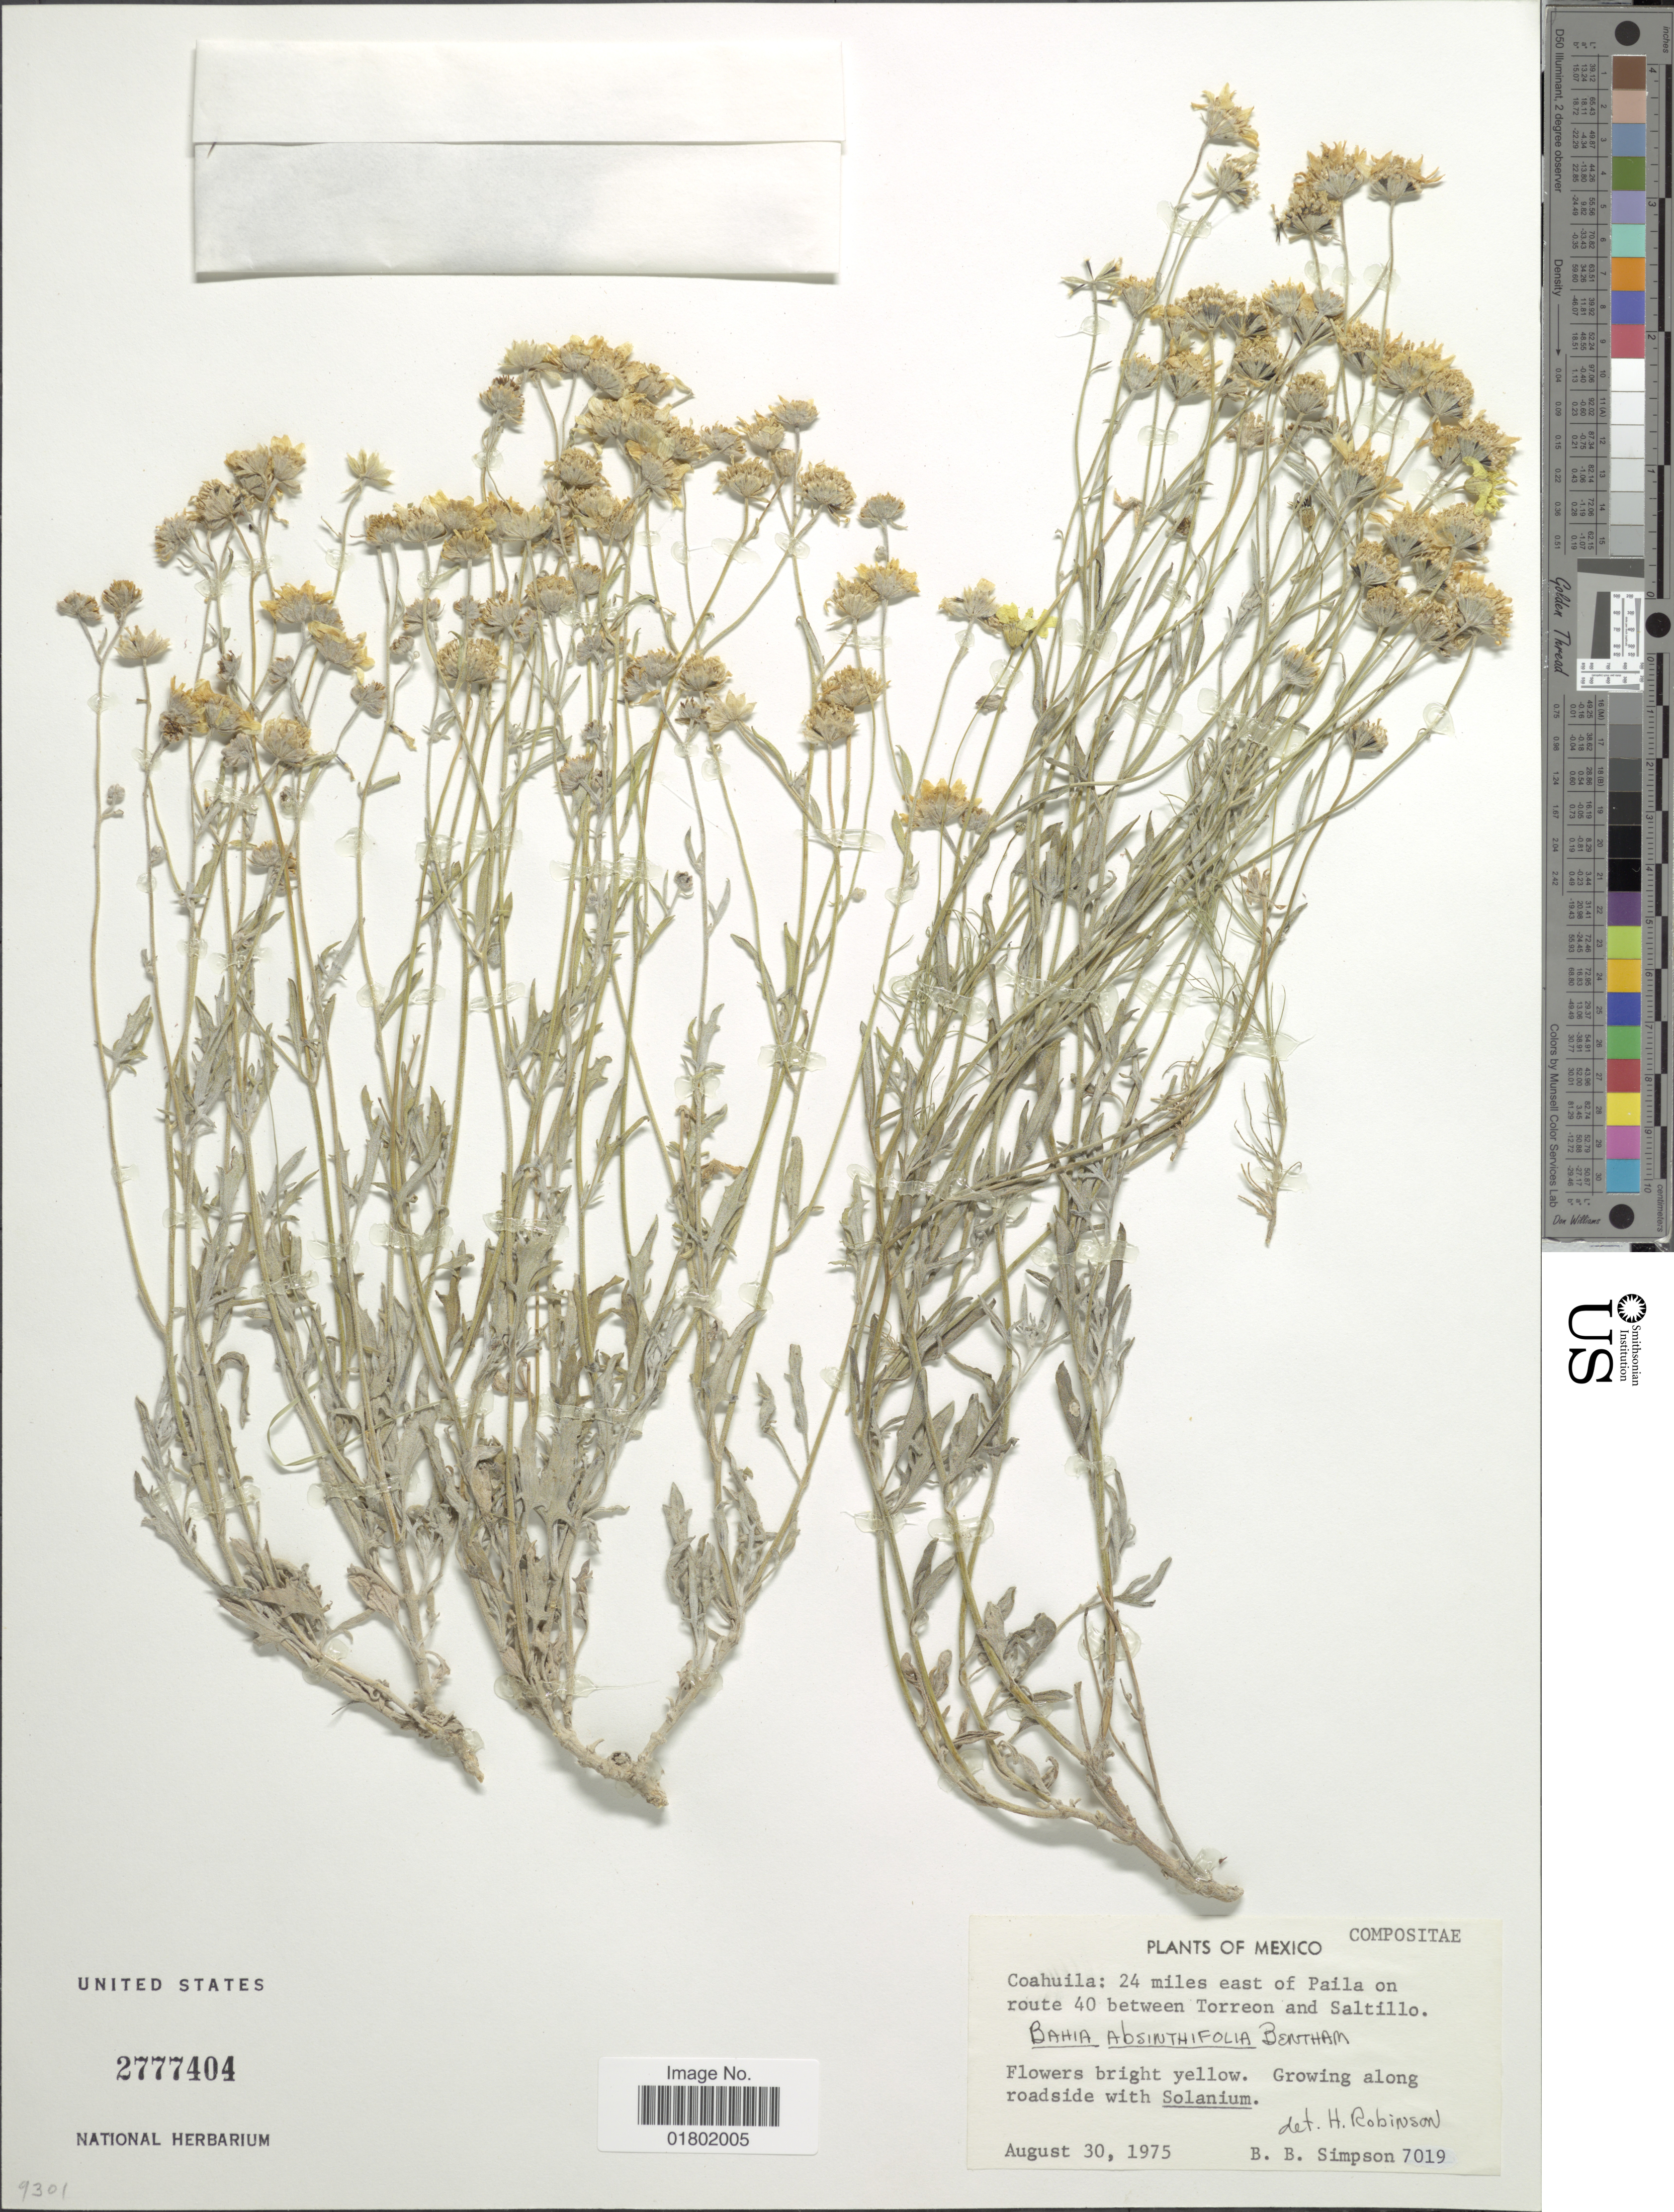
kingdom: Plantae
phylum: Tracheophyta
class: Magnoliopsida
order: Asterales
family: Asteraceae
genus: Bahia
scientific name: Bahia absinthifolia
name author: Benth.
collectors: B. B. Simpson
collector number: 7019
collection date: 1975-08-30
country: Mexico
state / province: Coahuila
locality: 24 miles east of Paila on route 40 between Torreon and Saltillo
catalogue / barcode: US 2777404